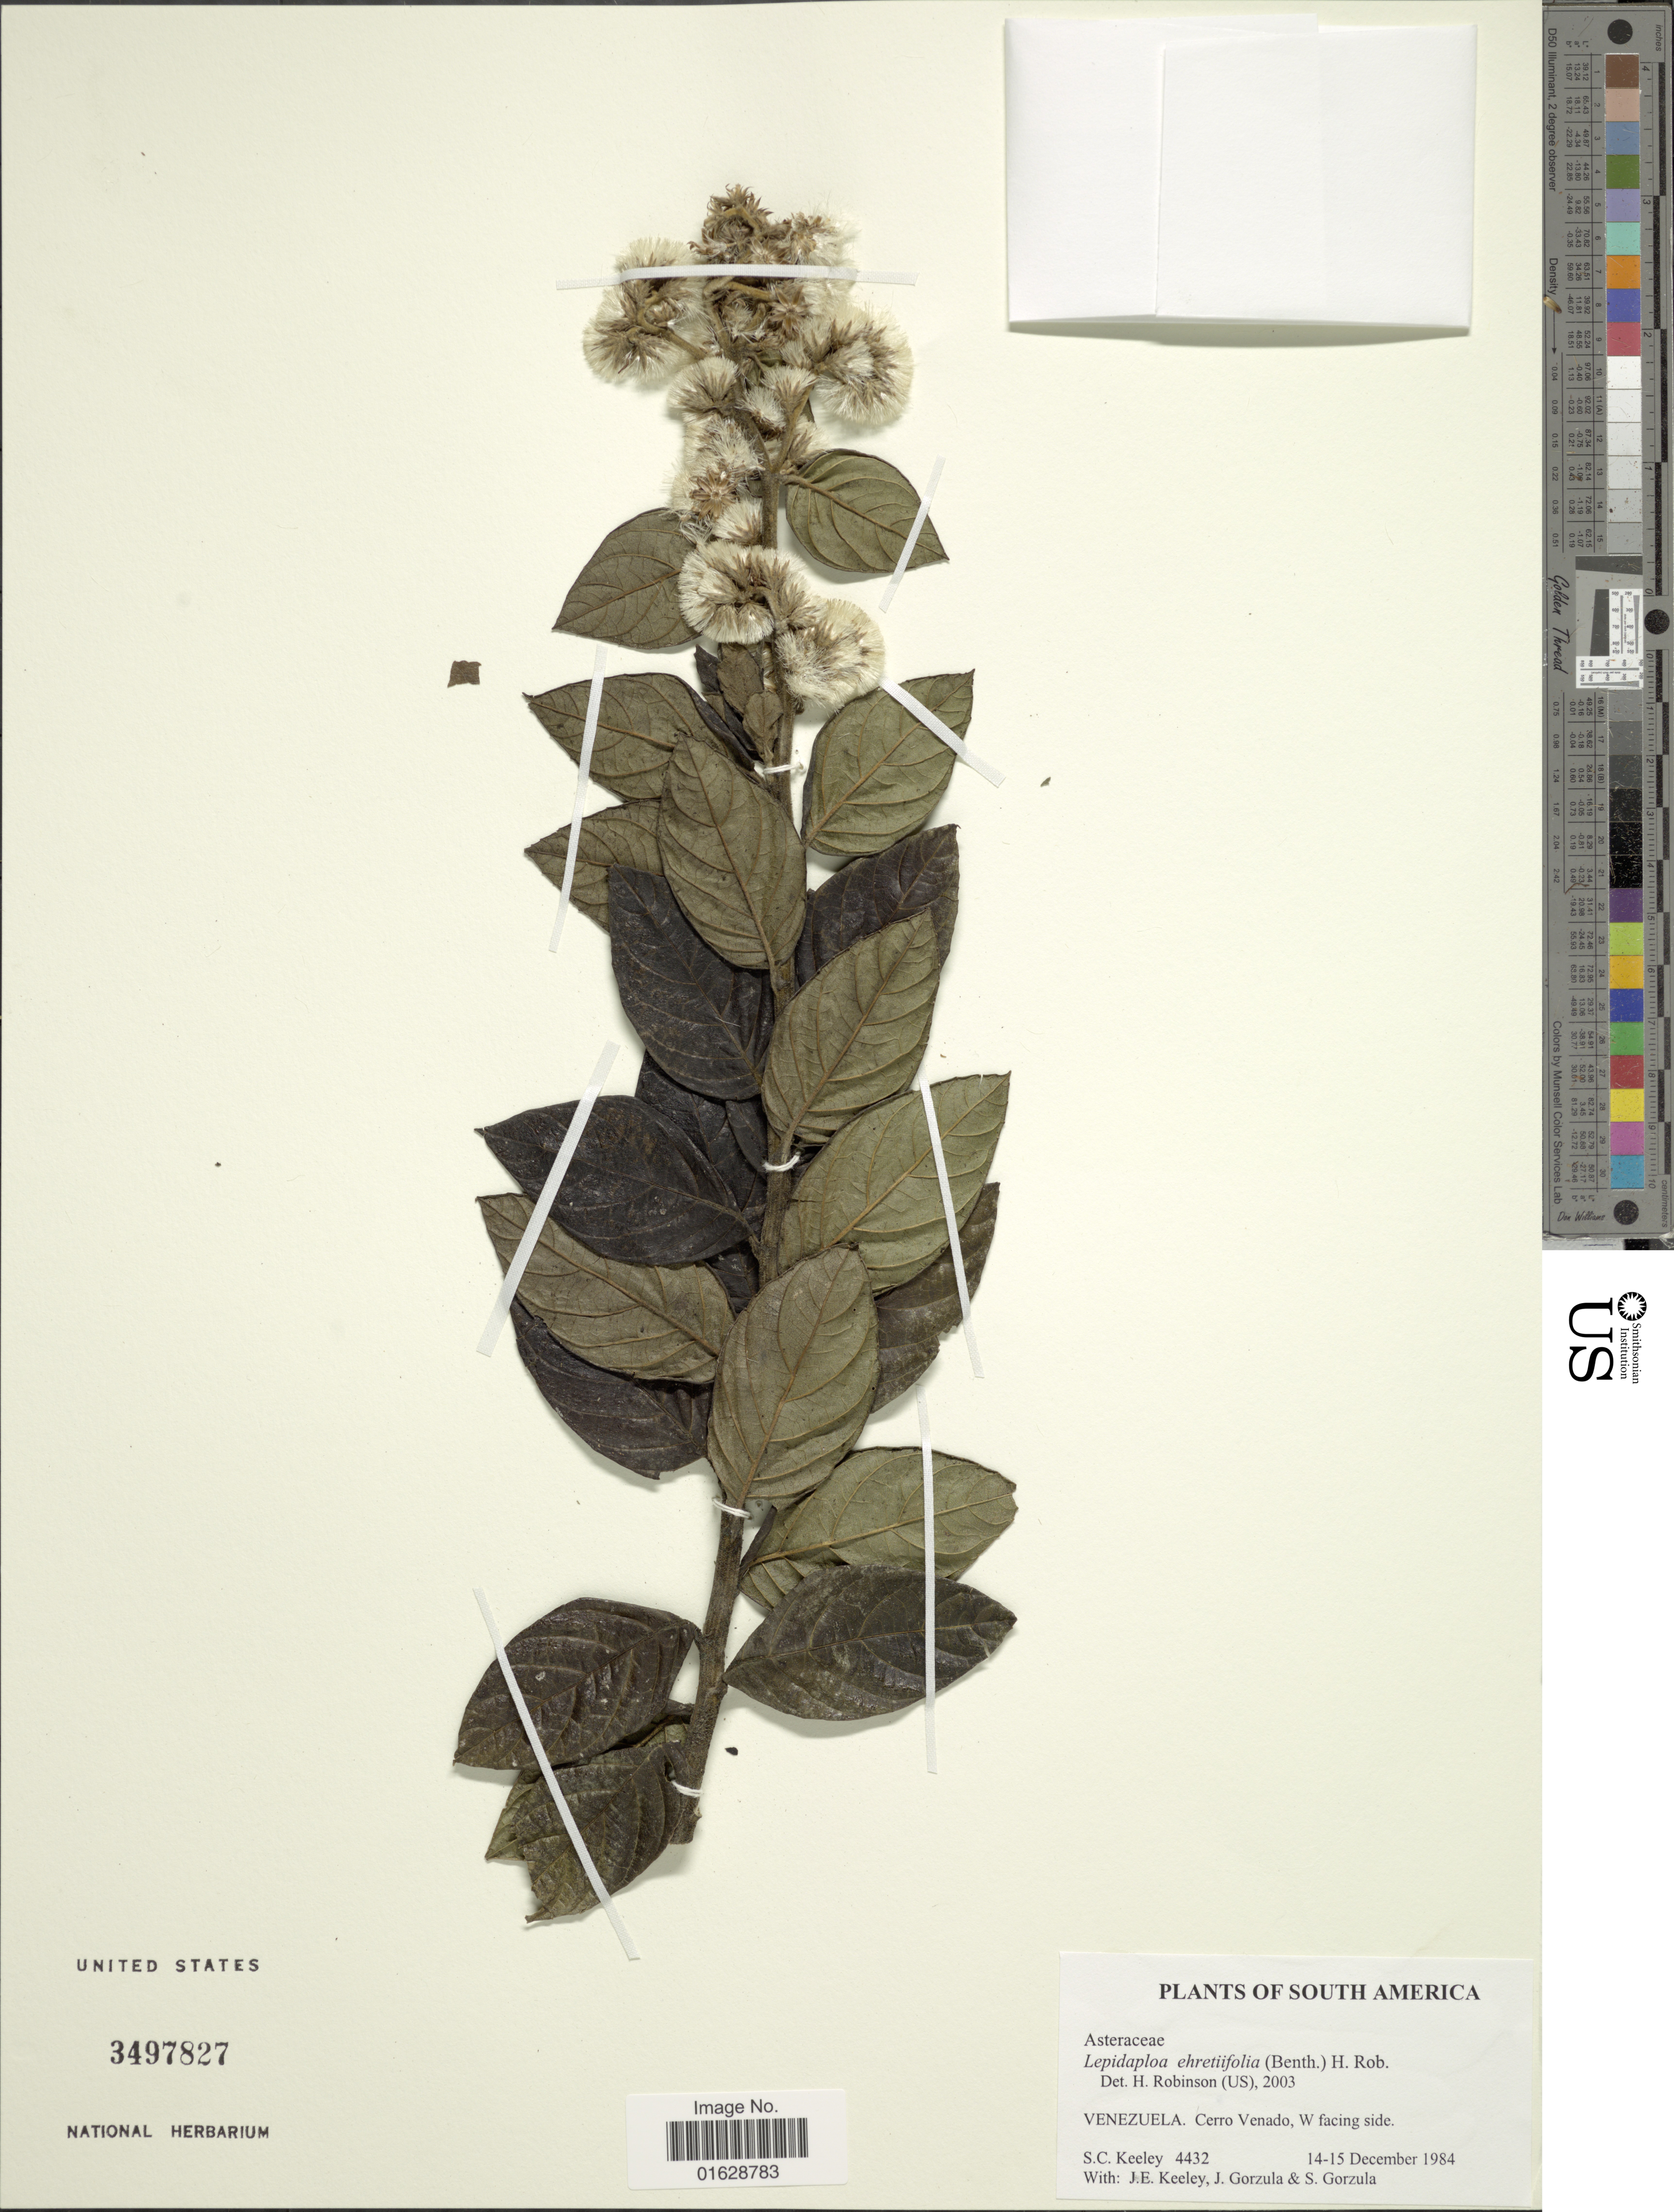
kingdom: Plantae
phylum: Tracheophyta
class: Magnoliopsida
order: Asterales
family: Asteraceae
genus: Lepidaploa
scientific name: Lepidaploa ehretiifolia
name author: (Benth.) H. Rob.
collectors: S. C. Keeley, J. E. Keeley, J. Gorzula & S. Gorzula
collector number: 4432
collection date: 1984-12-14/1984-12-15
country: Venezuela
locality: Cerro Venado, W facing side.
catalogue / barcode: US 3497827